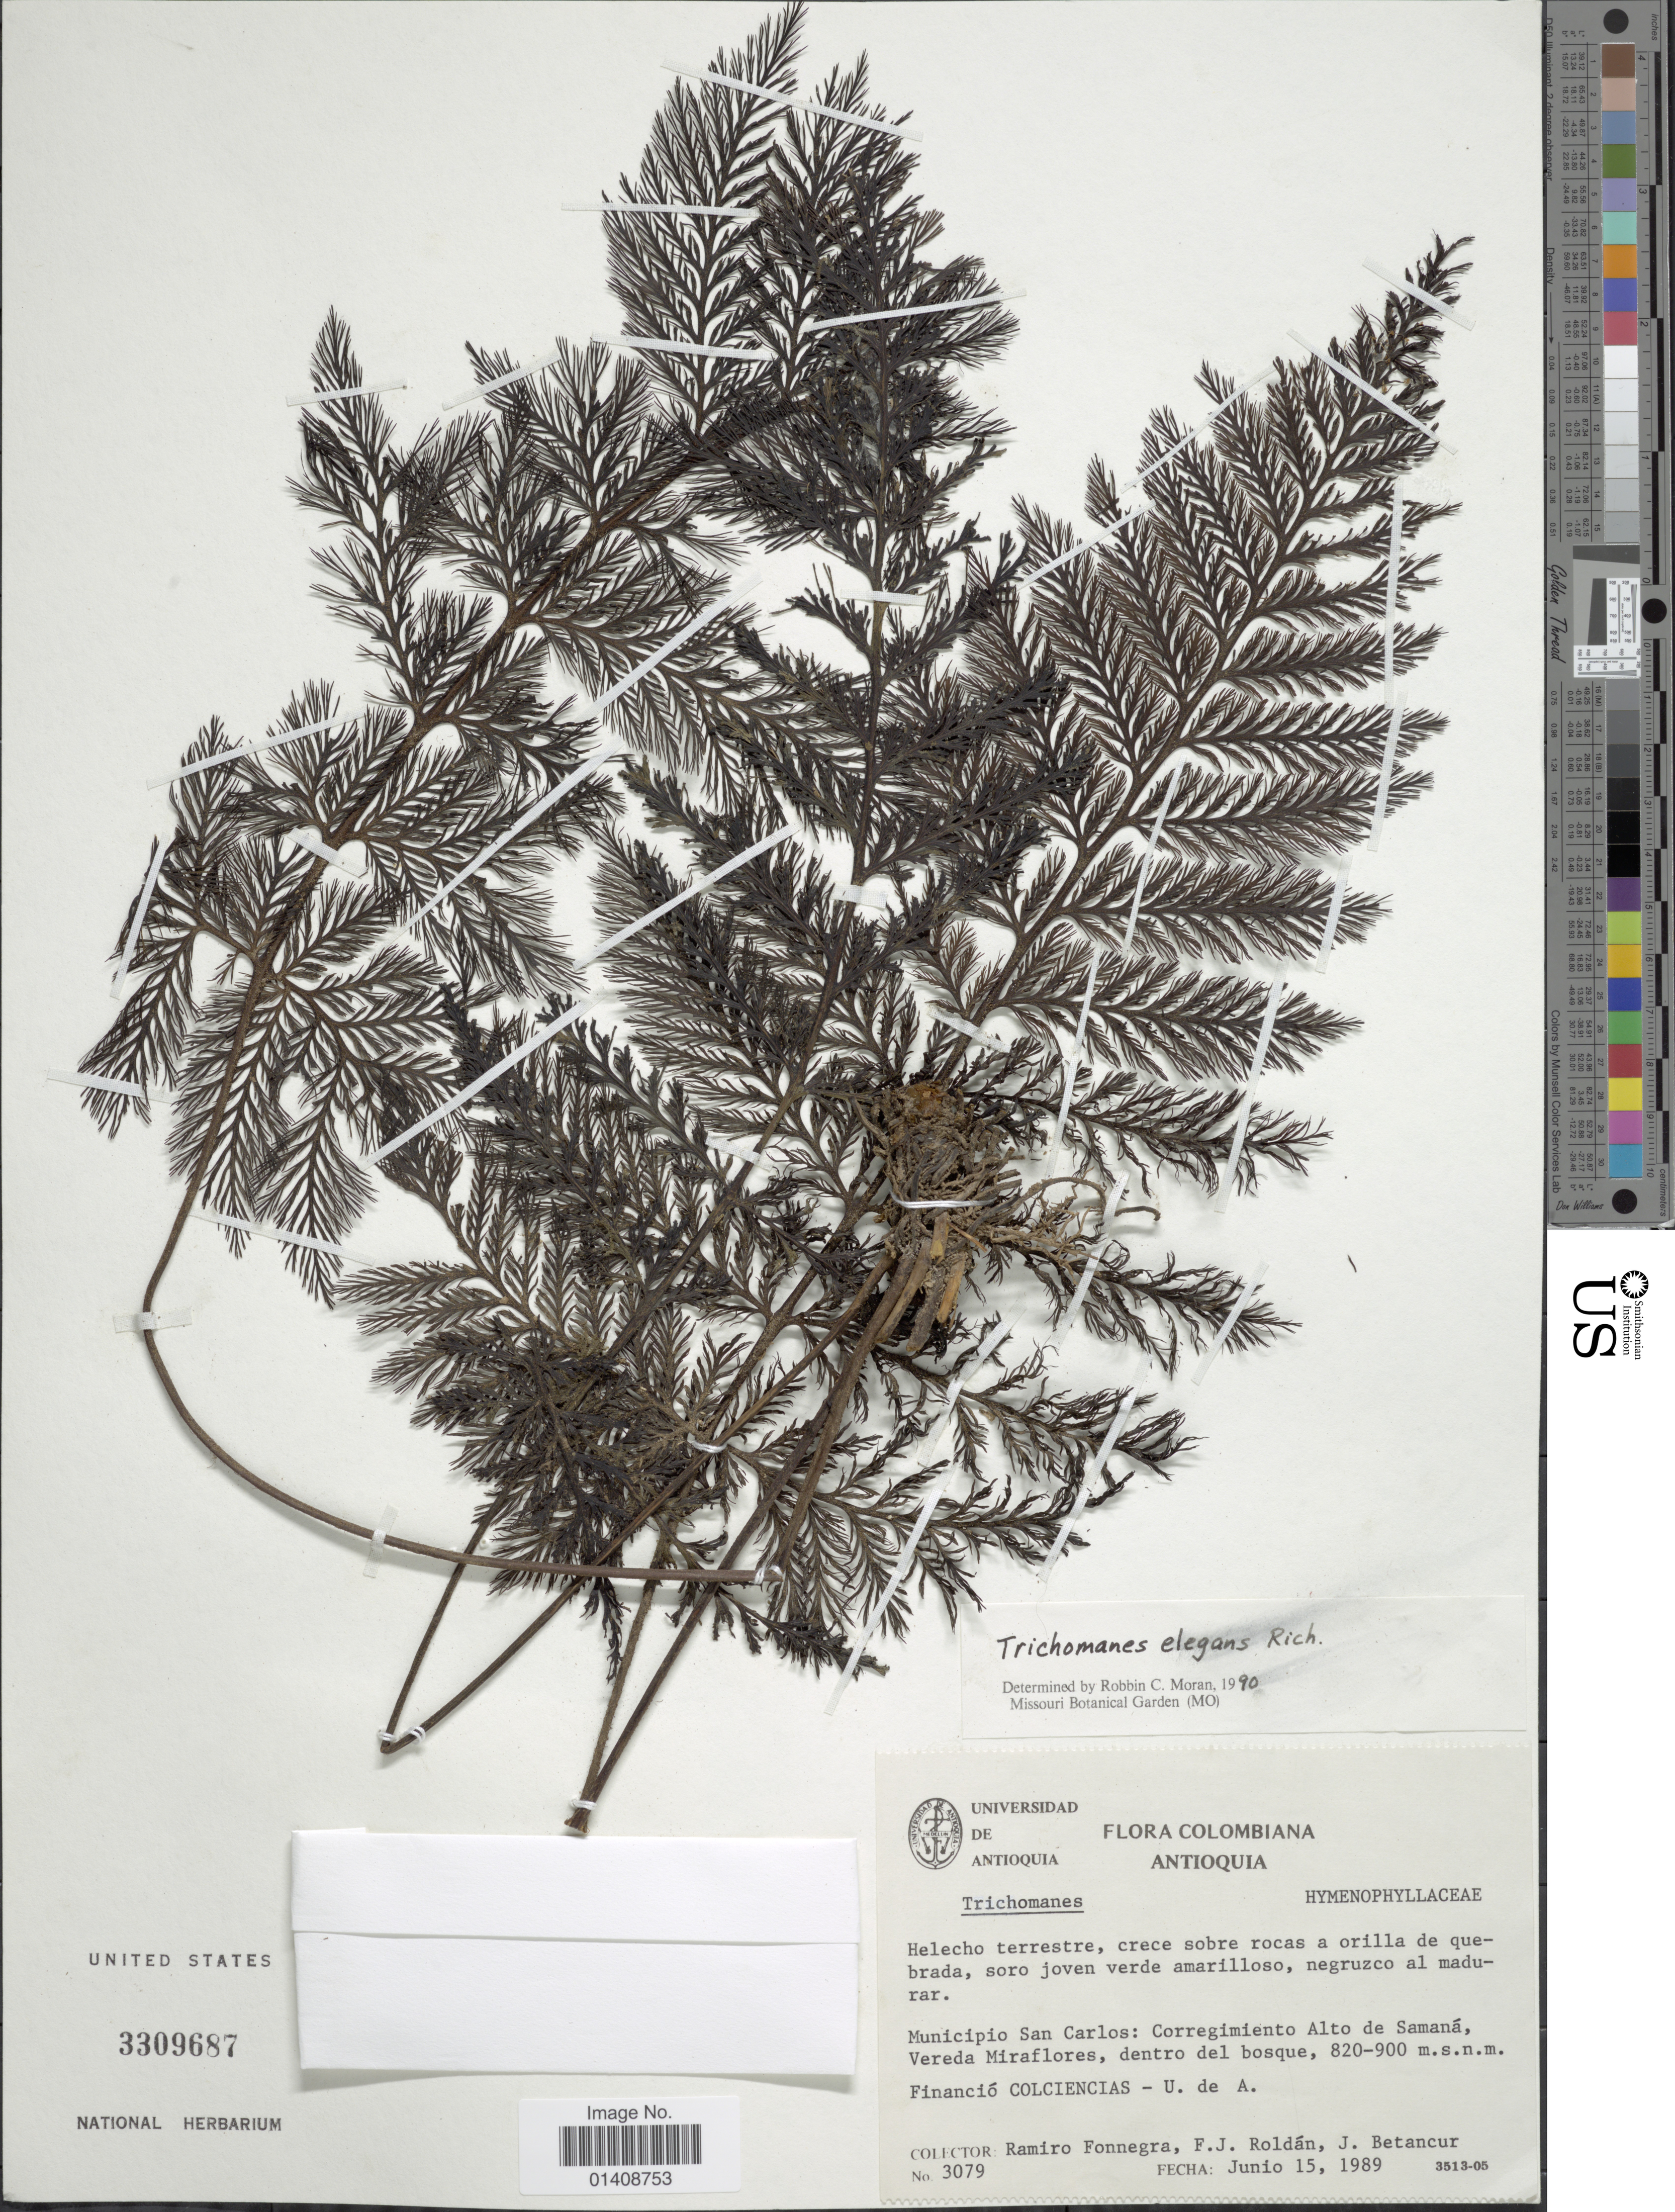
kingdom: Plantae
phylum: Tracheophyta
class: Polypodiopsida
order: Hymenophyllales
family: Hymenophyllaceae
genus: Trichomanes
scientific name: Trichomanes elegans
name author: Rich.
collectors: R. Fonnegra G., F. J. Roldán & J. Betancur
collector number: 3079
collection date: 1989-06-15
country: Colombia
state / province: Antioquia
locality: Municipio San Carlos: Corregimiento Alto de Samana, Vereda Miraflores.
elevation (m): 820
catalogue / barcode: US 3309687